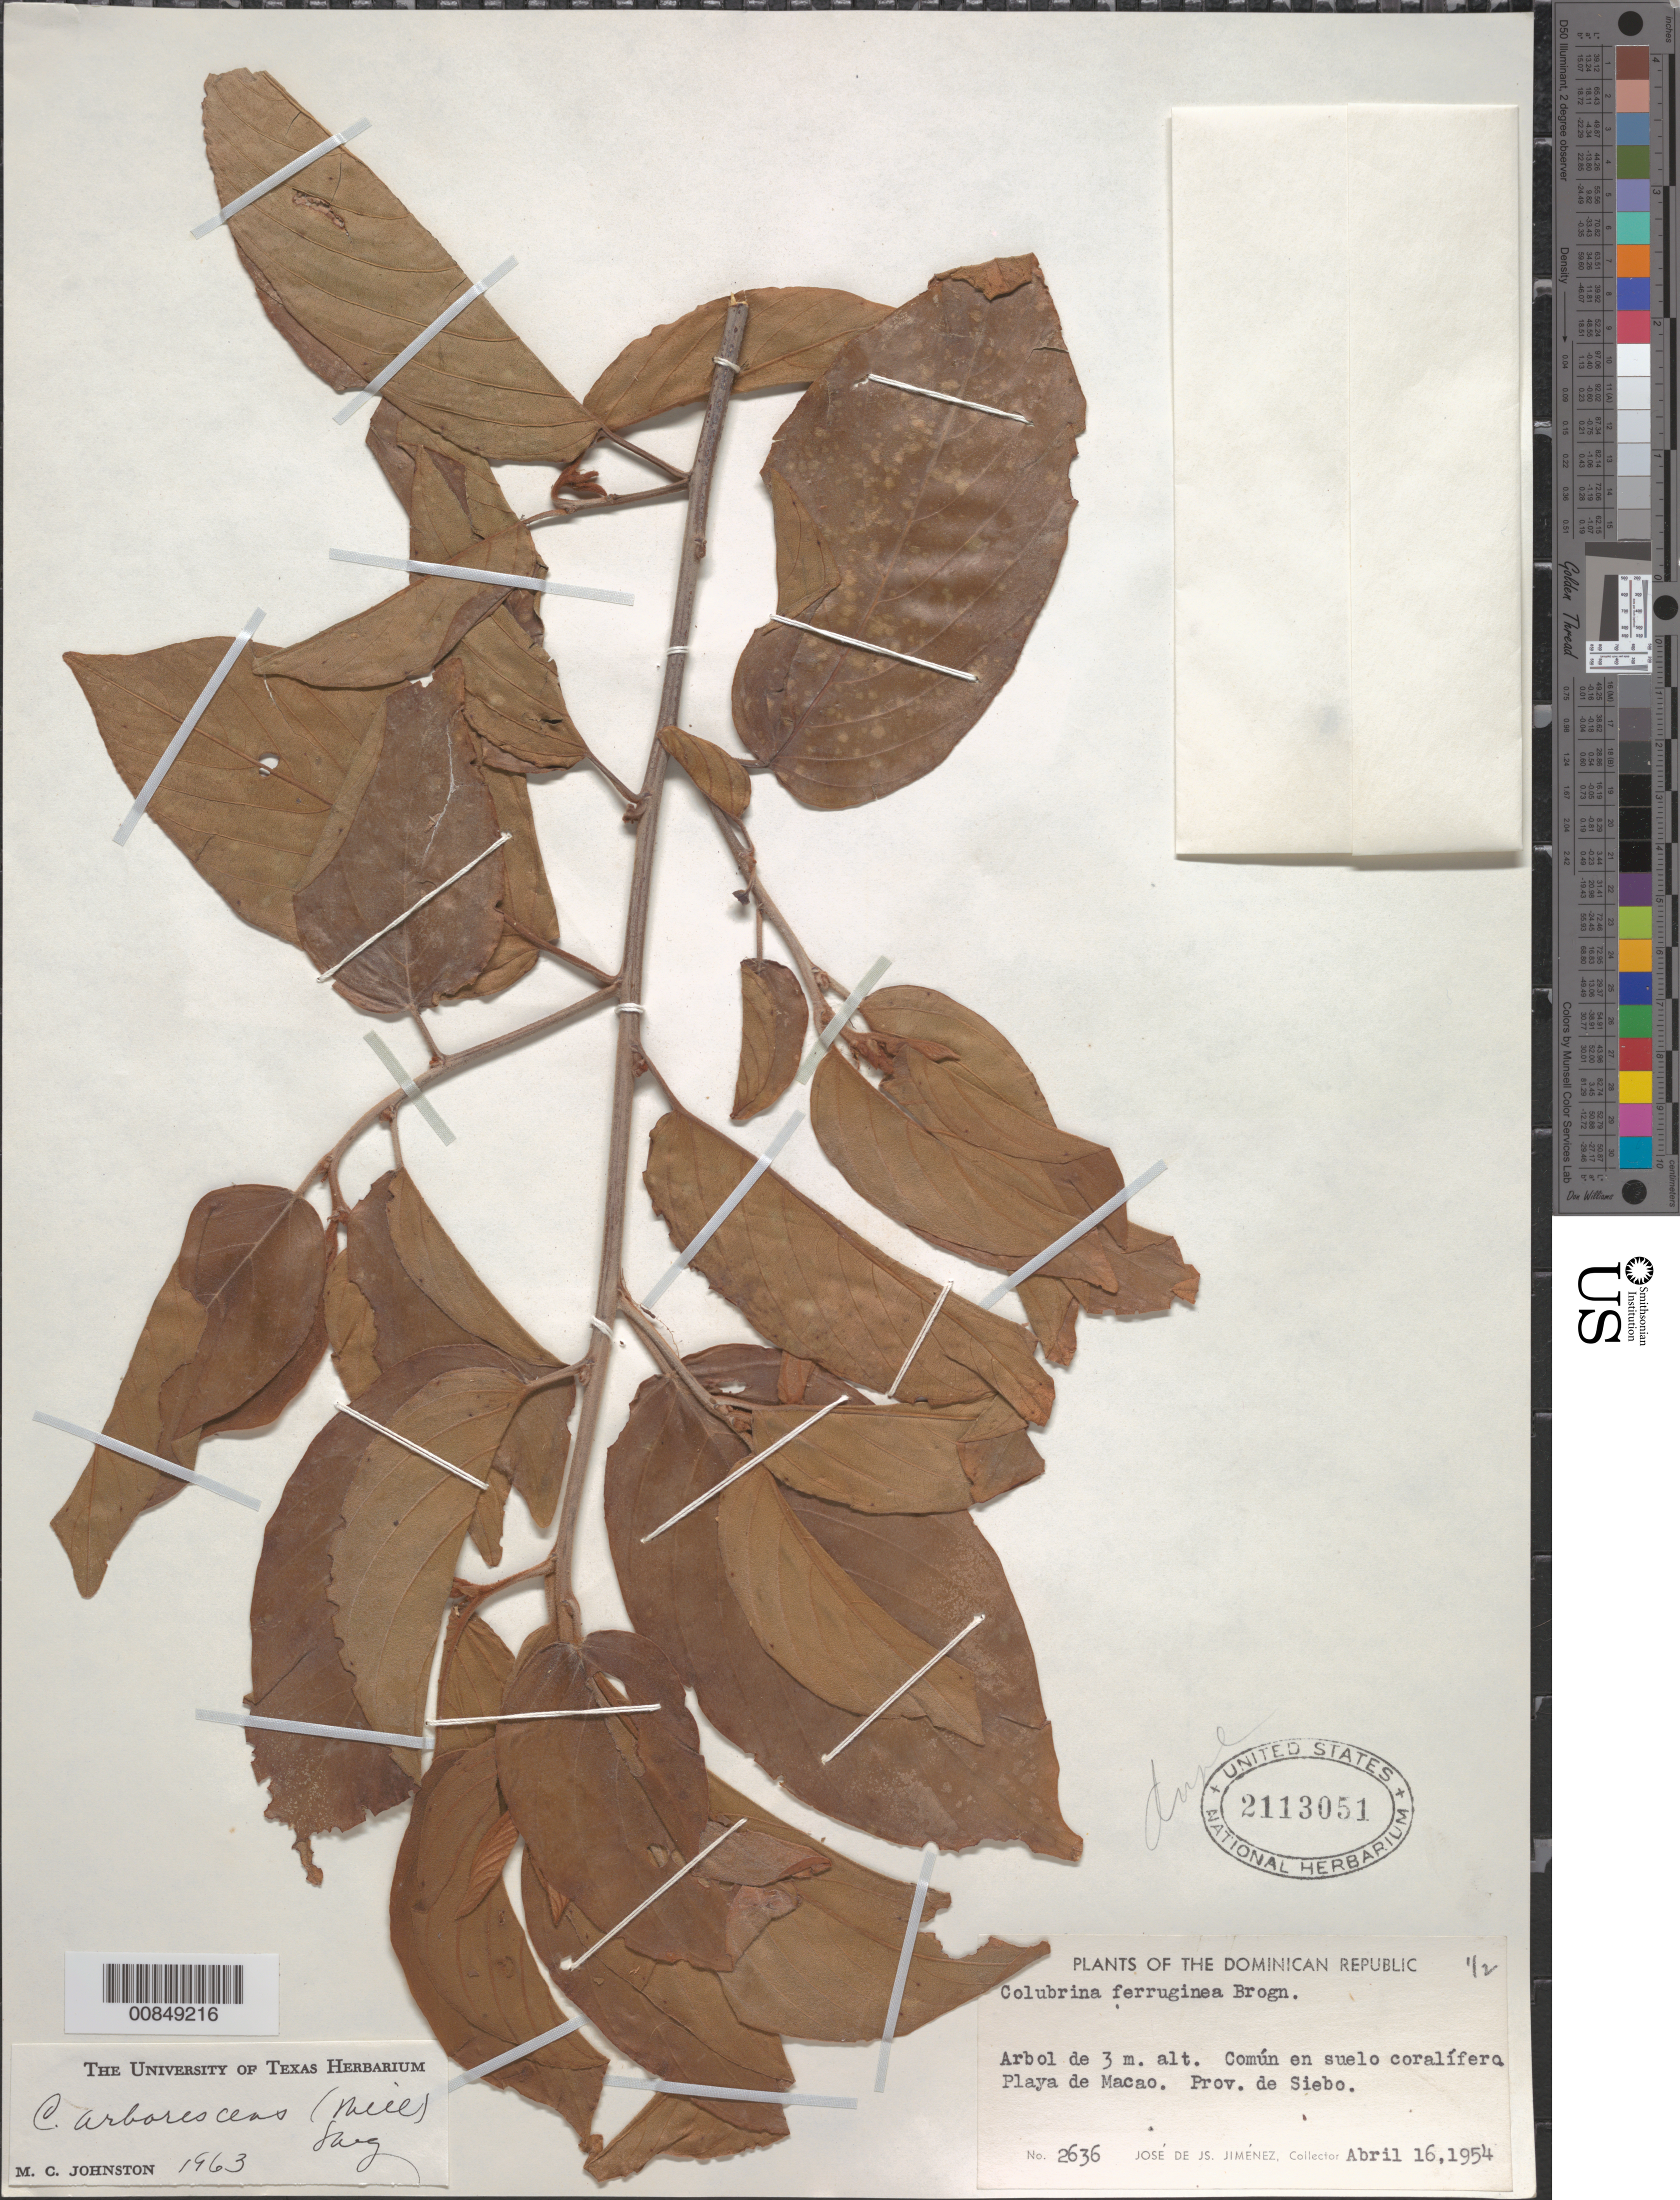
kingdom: Plantae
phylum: Tracheophyta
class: Magnoliopsida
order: Rosales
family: Rhamnaceae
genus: Colubrina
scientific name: Colubrina arborescens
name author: (Mill.) Sarg.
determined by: Johnston, Marshall C.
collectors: J. J. Jiménez Almonte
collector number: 2636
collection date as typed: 16 Apr 1954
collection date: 1954-04-16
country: Dominican Republic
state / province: El Seibo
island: Hispaniola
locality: Playa de Macao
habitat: En suelo coralífero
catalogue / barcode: US 2113051